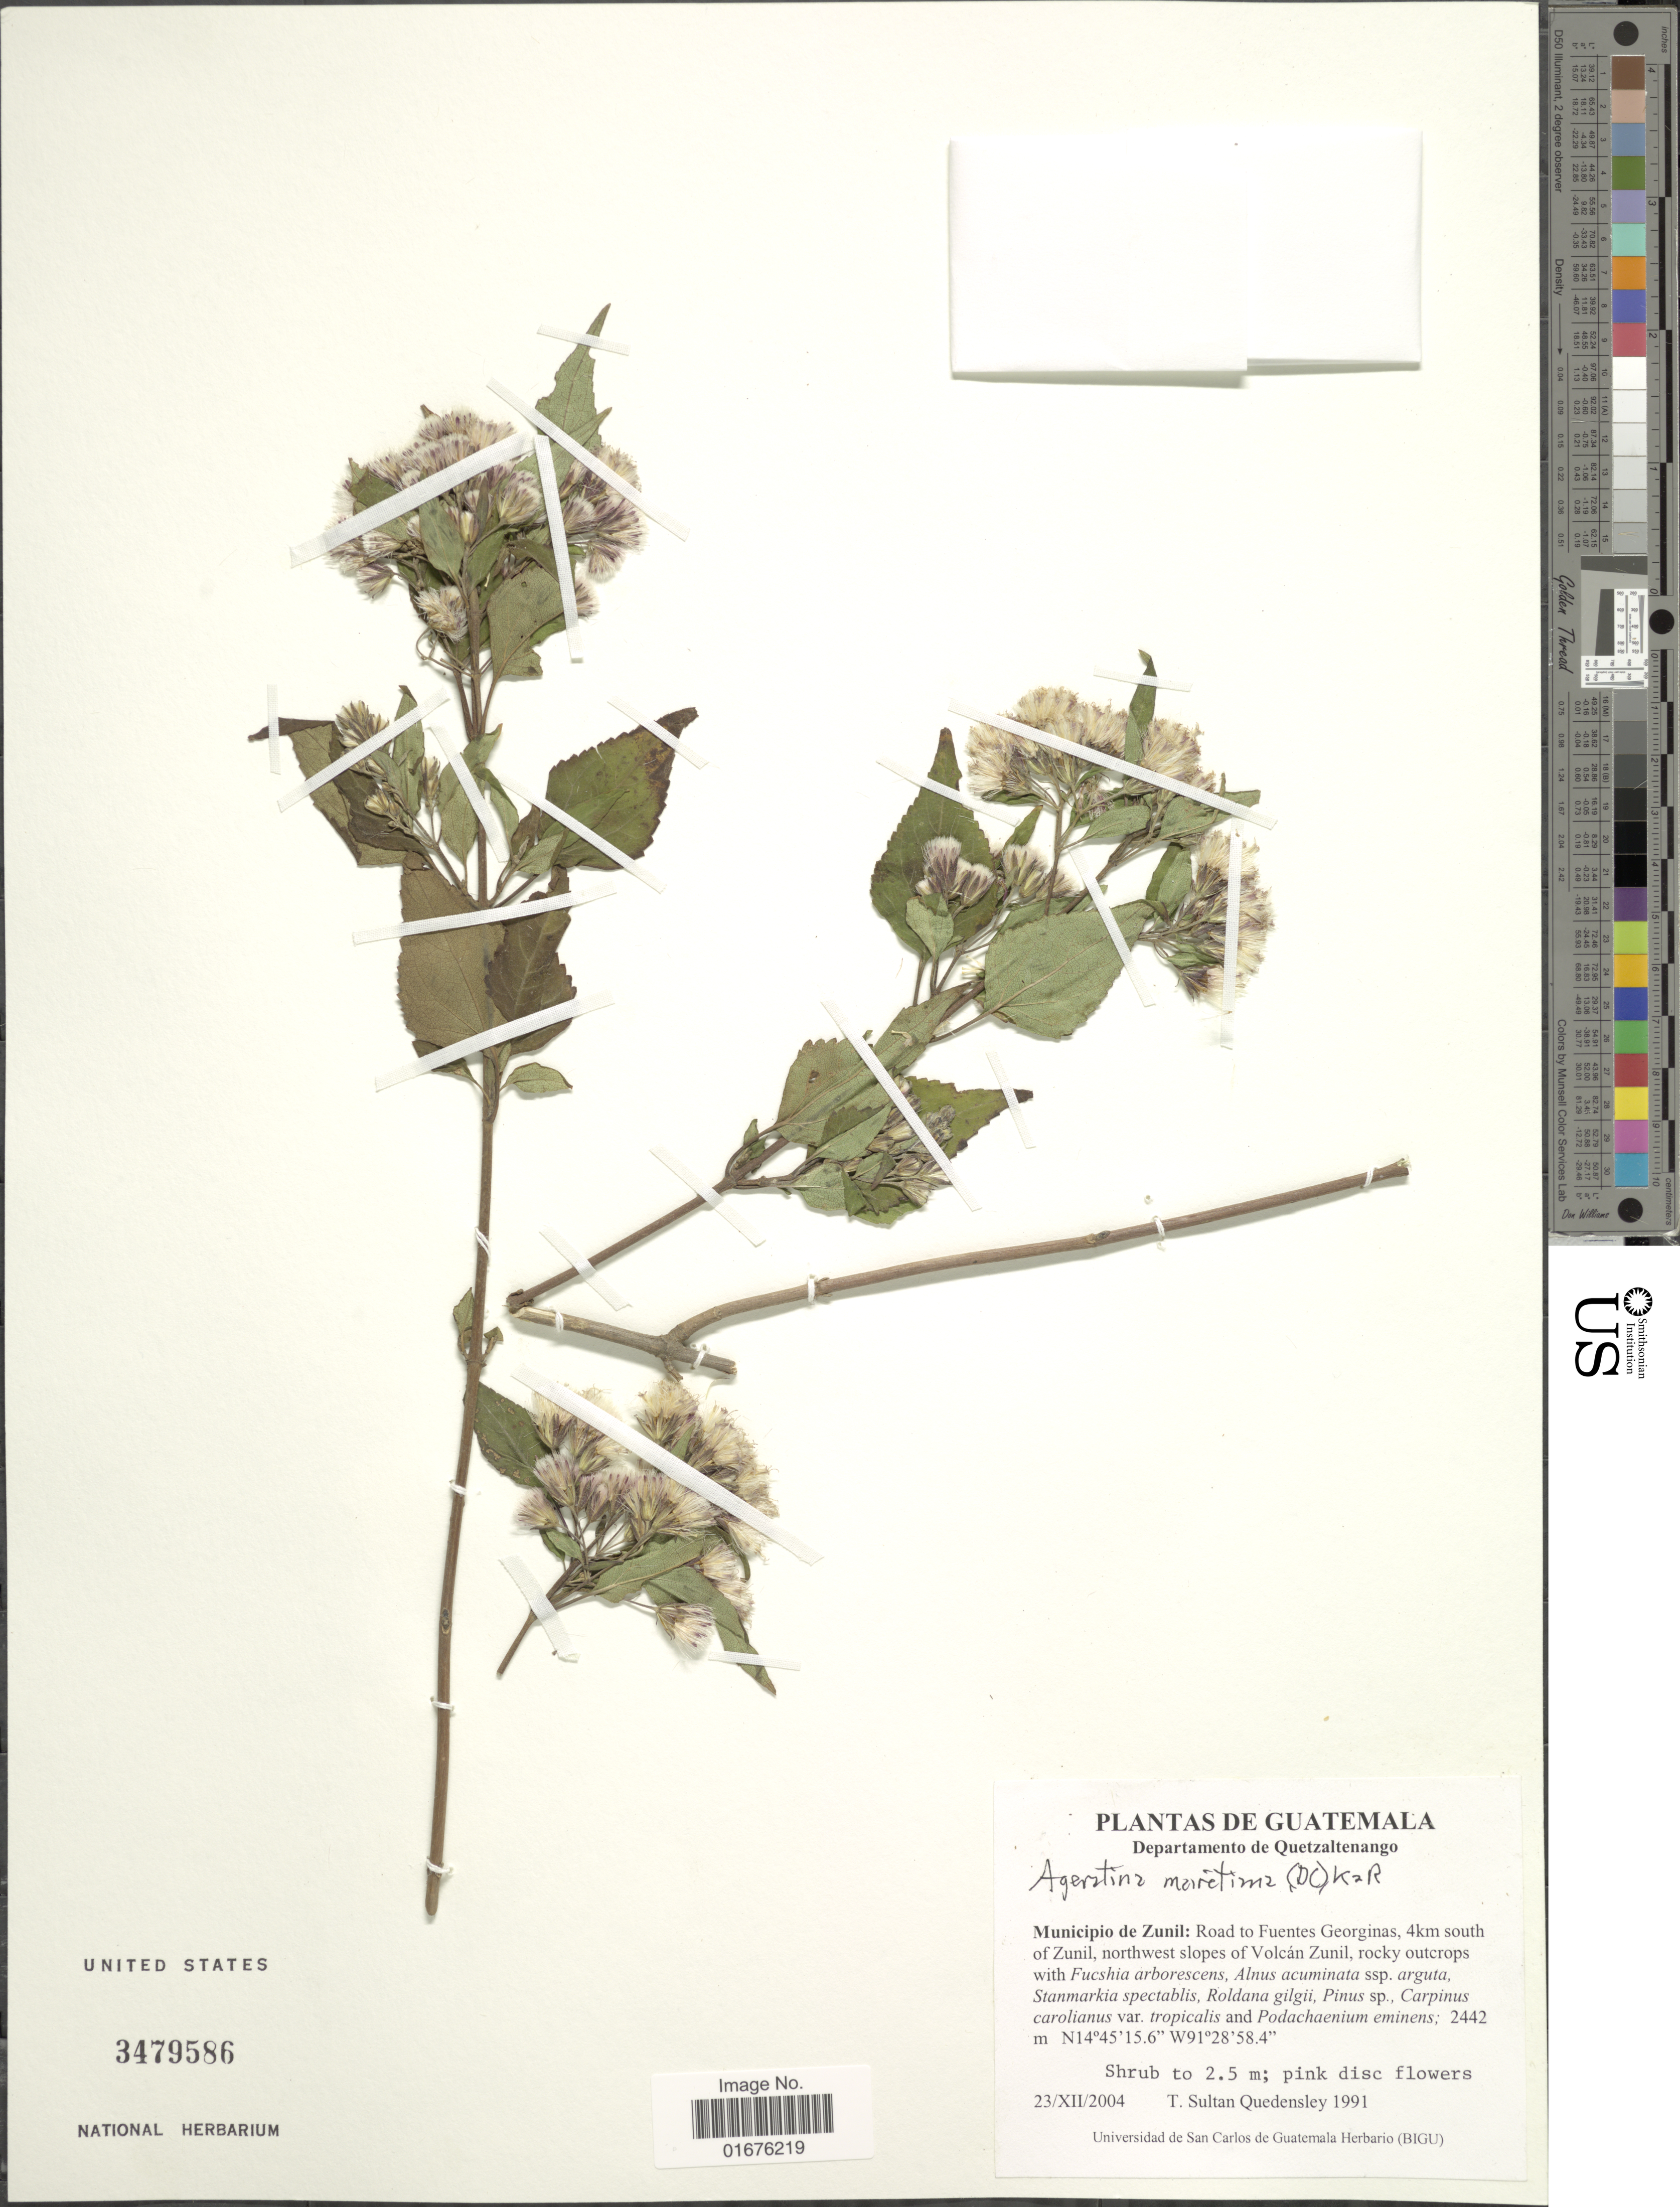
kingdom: Plantae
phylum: Tracheophyta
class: Magnoliopsida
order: Asterales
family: Asteraceae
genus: Ageratina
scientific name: Ageratina mairetiana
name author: (DC.) R.M. King & H. Rob.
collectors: T. S. Quedensley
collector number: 1991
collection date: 2004-12-23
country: Guatemala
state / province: Quetzaltenango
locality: Municipio de Zunil: Road to Fuentes Georginas, 4km south of Zunil, northwest slopes of Volcán Zunil, rocky outcrops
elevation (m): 2442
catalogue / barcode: US 3479586